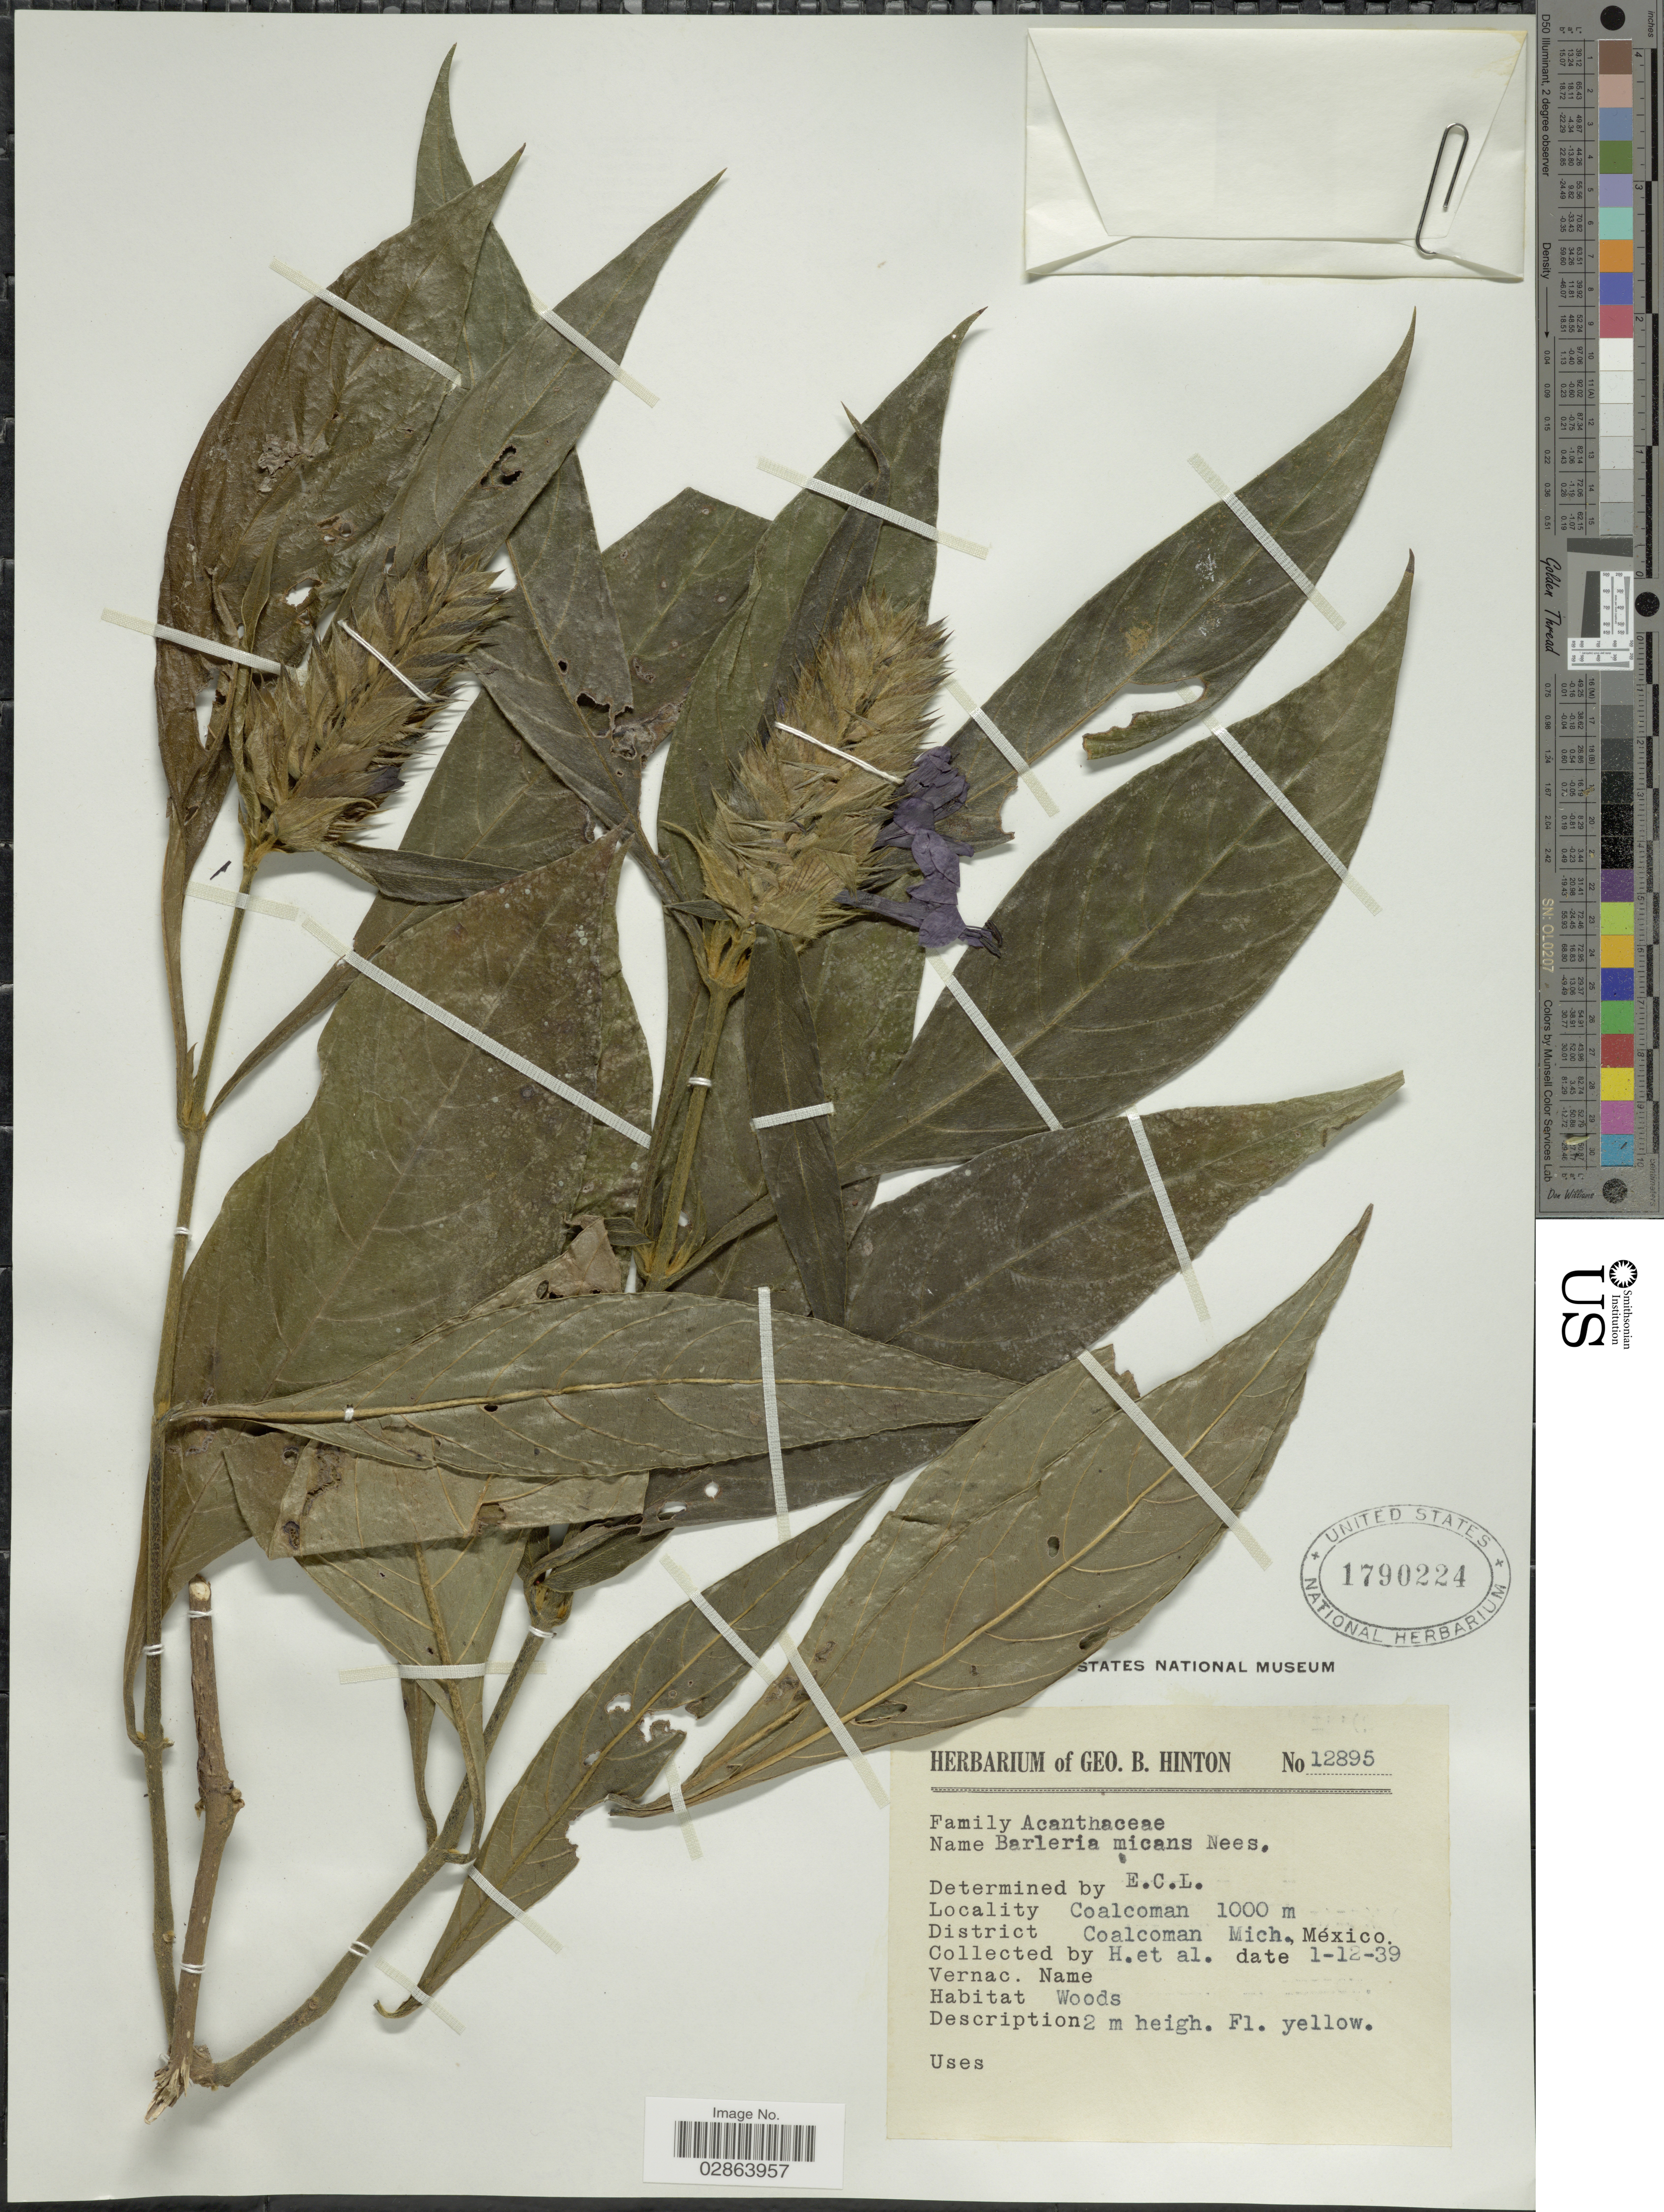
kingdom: Plantae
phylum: Tracheophyta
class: Magnoliopsida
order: Lamiales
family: Acanthaceae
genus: Barleria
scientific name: Barleria oenotheroides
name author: Dum. Cours.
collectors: G. B. Hinton & et al.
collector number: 12895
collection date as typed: Transcribed d/m/y: 1/12/39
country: Mexico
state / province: Michoacán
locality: Coalcoman, District Coalcoman, Mich.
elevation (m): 1000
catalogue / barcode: US 1790224